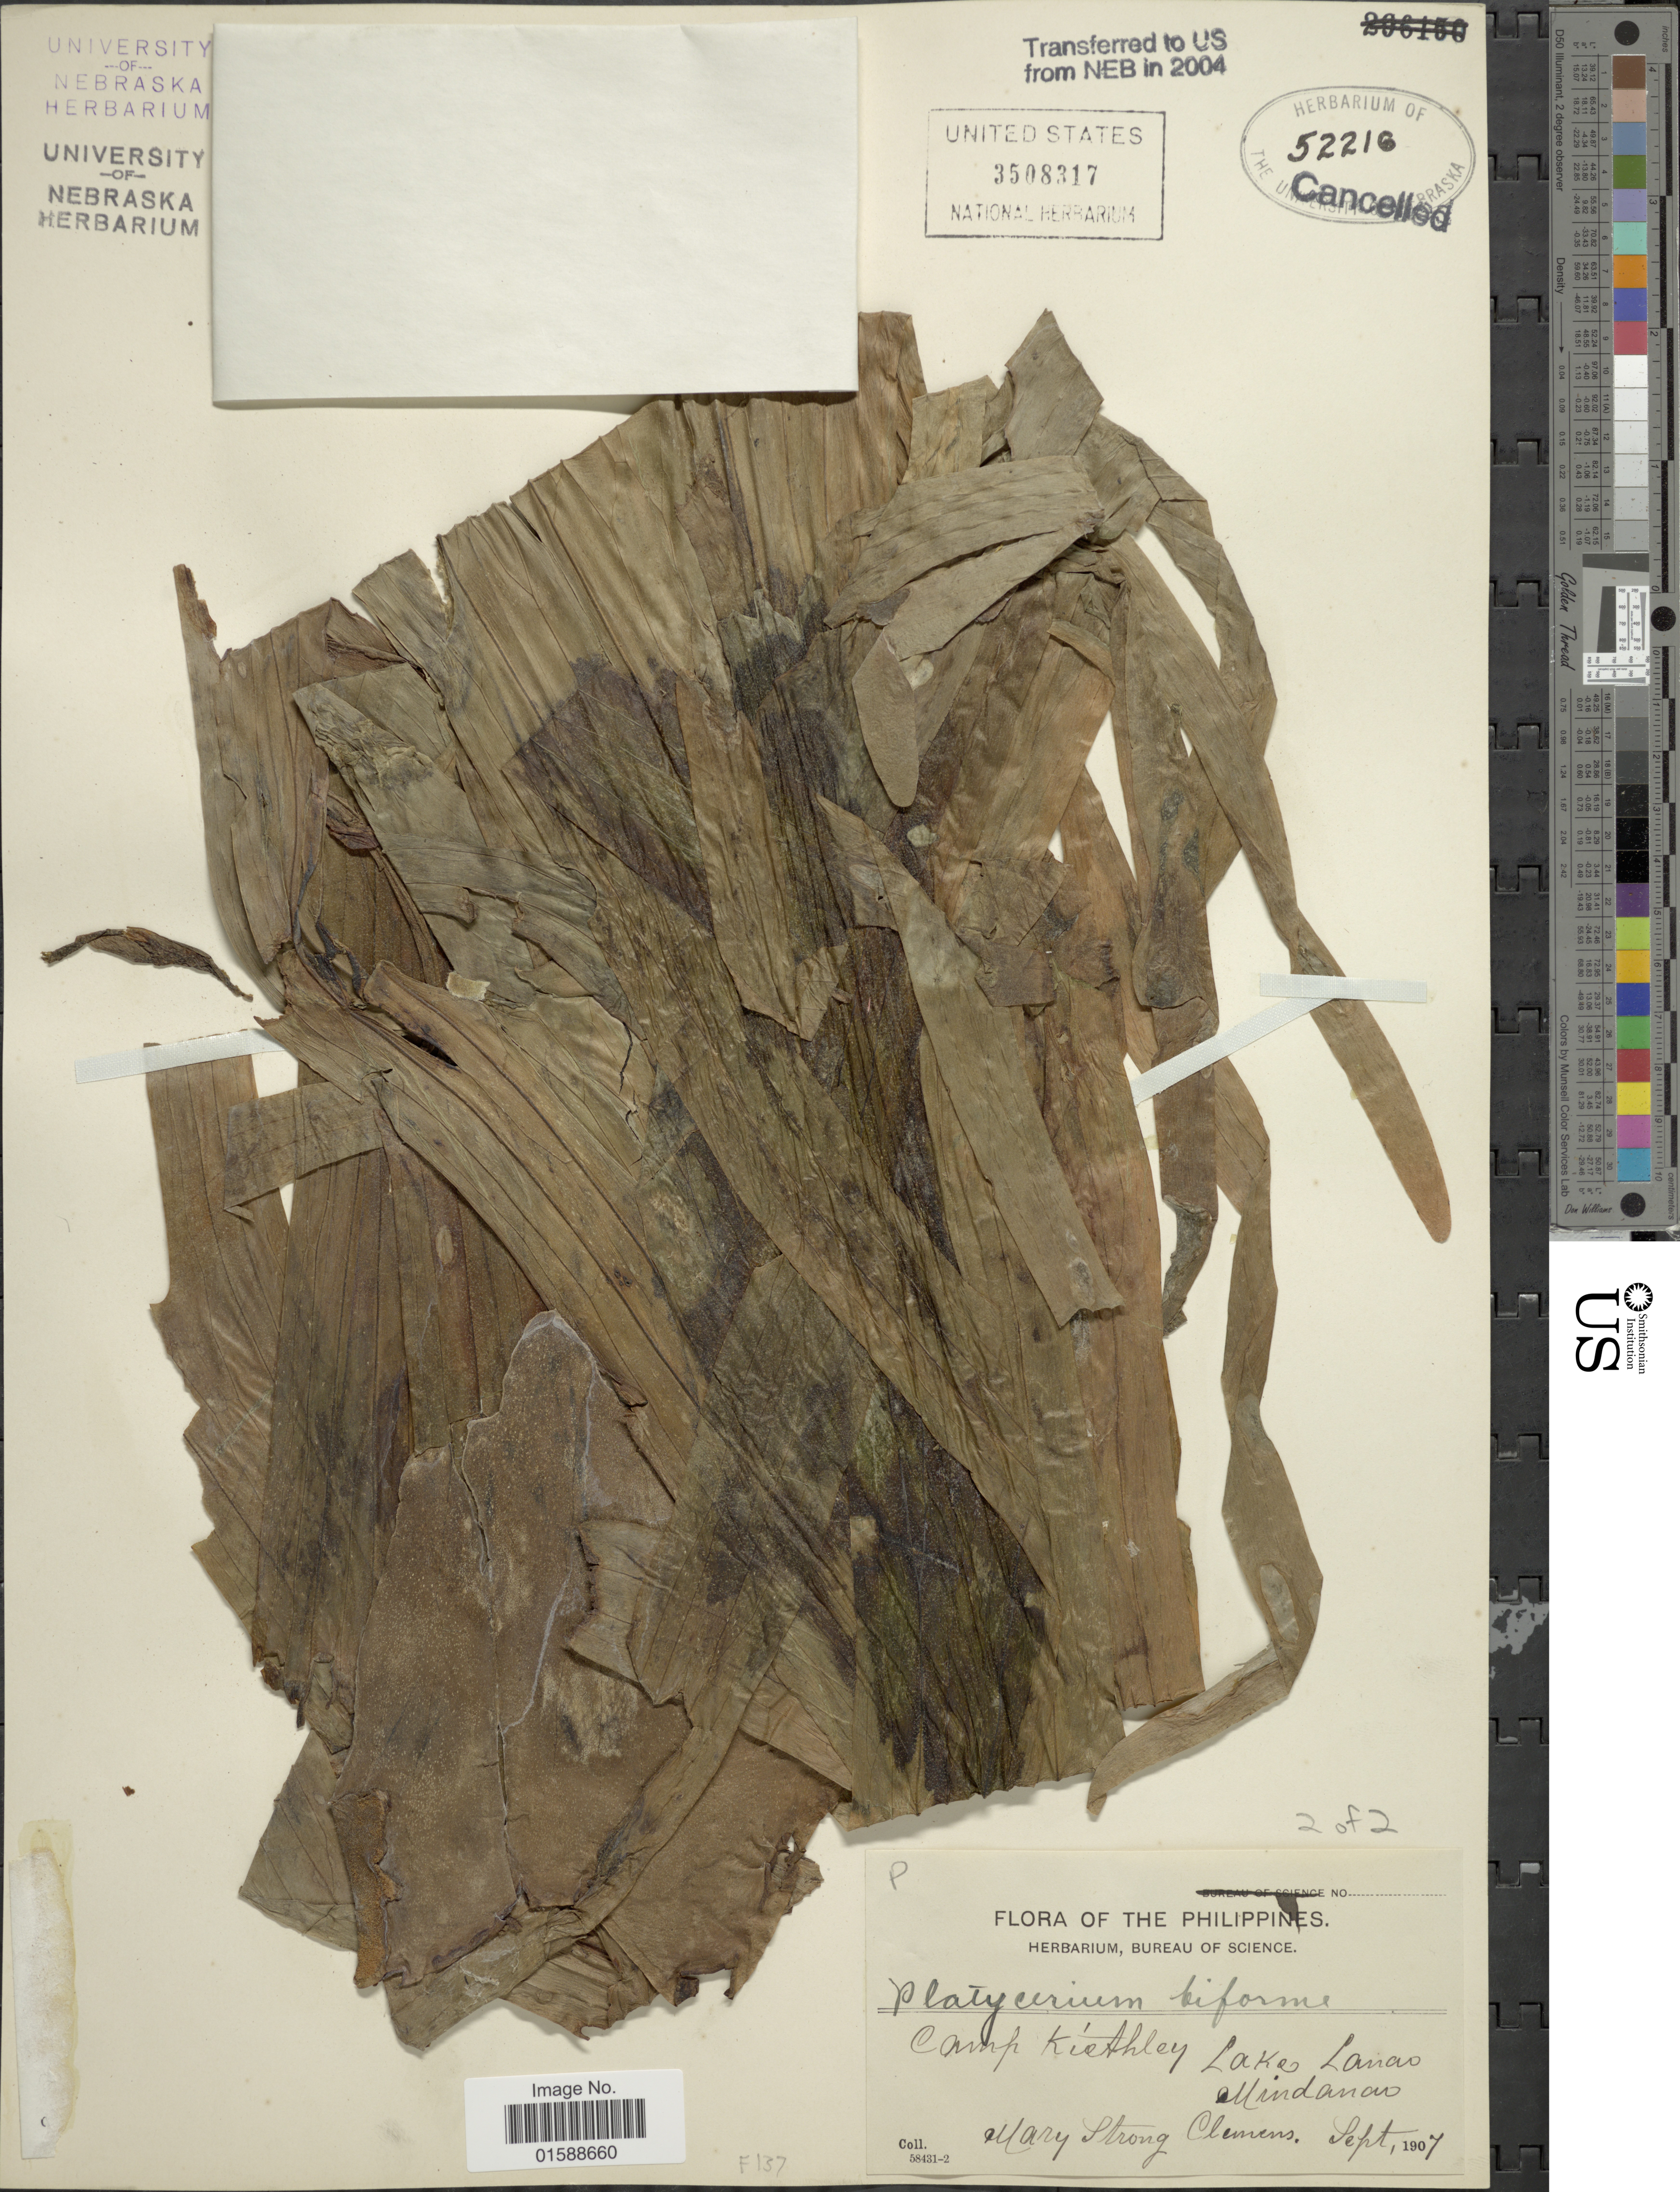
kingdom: Plantae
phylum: Tracheophyta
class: Polypodiopsida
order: Polypodiales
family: Polypodiaceae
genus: Platycerium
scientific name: Platycerium grande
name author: (A. Cunn.) J. Sm.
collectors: M. S. Clemens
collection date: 1907-09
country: Philippines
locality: Camp Kiethley, Lake Lanao, Mindanao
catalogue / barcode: US 3508317